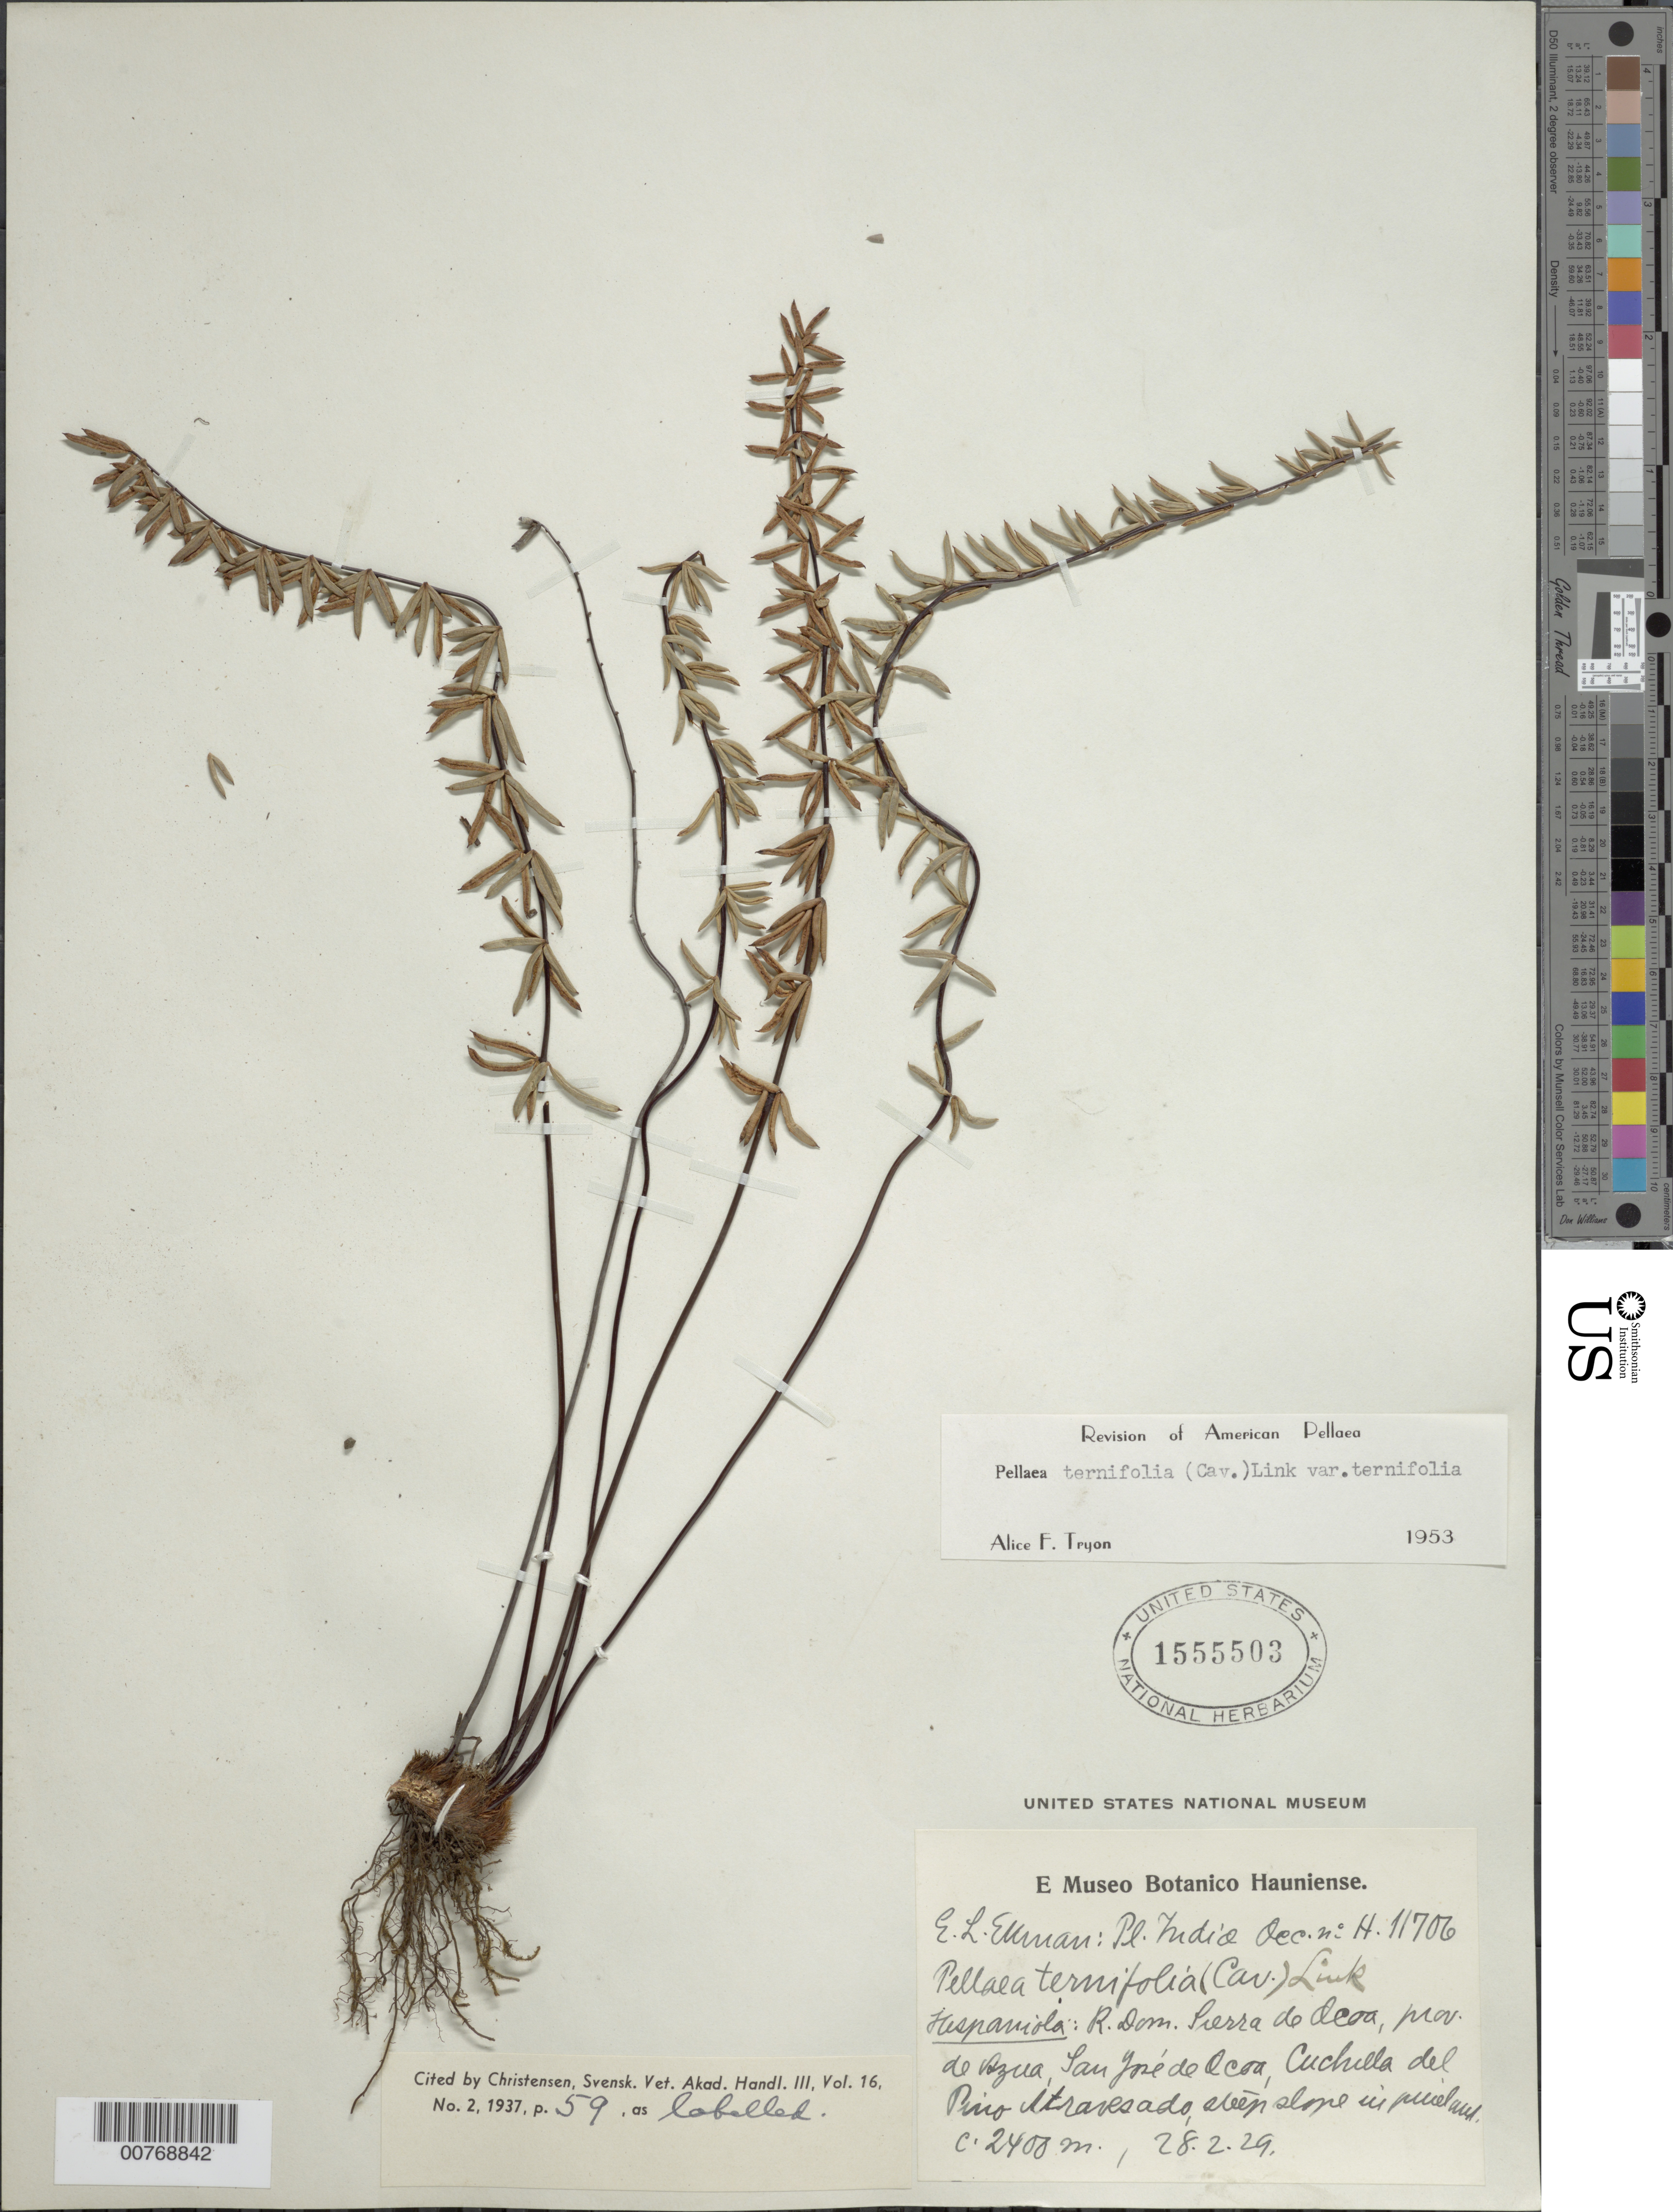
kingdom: Plantae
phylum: Tracheophyta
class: Polypodiopsida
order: Polypodiales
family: Pteridaceae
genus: Pellaea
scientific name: Pellaea ternifolia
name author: (Cav.) Link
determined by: Tryon, A. F.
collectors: E. L. Ekman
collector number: H 11706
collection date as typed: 28 Feb 1929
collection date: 1929-02-28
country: Dominican Republic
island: Hispaniola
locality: Sierra de Ocoa, Provincia Azua, San José de Ocoa, Cuchilla del Pino Atravesado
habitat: Steep slope in pineland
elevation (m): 2400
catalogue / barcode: US 1555503